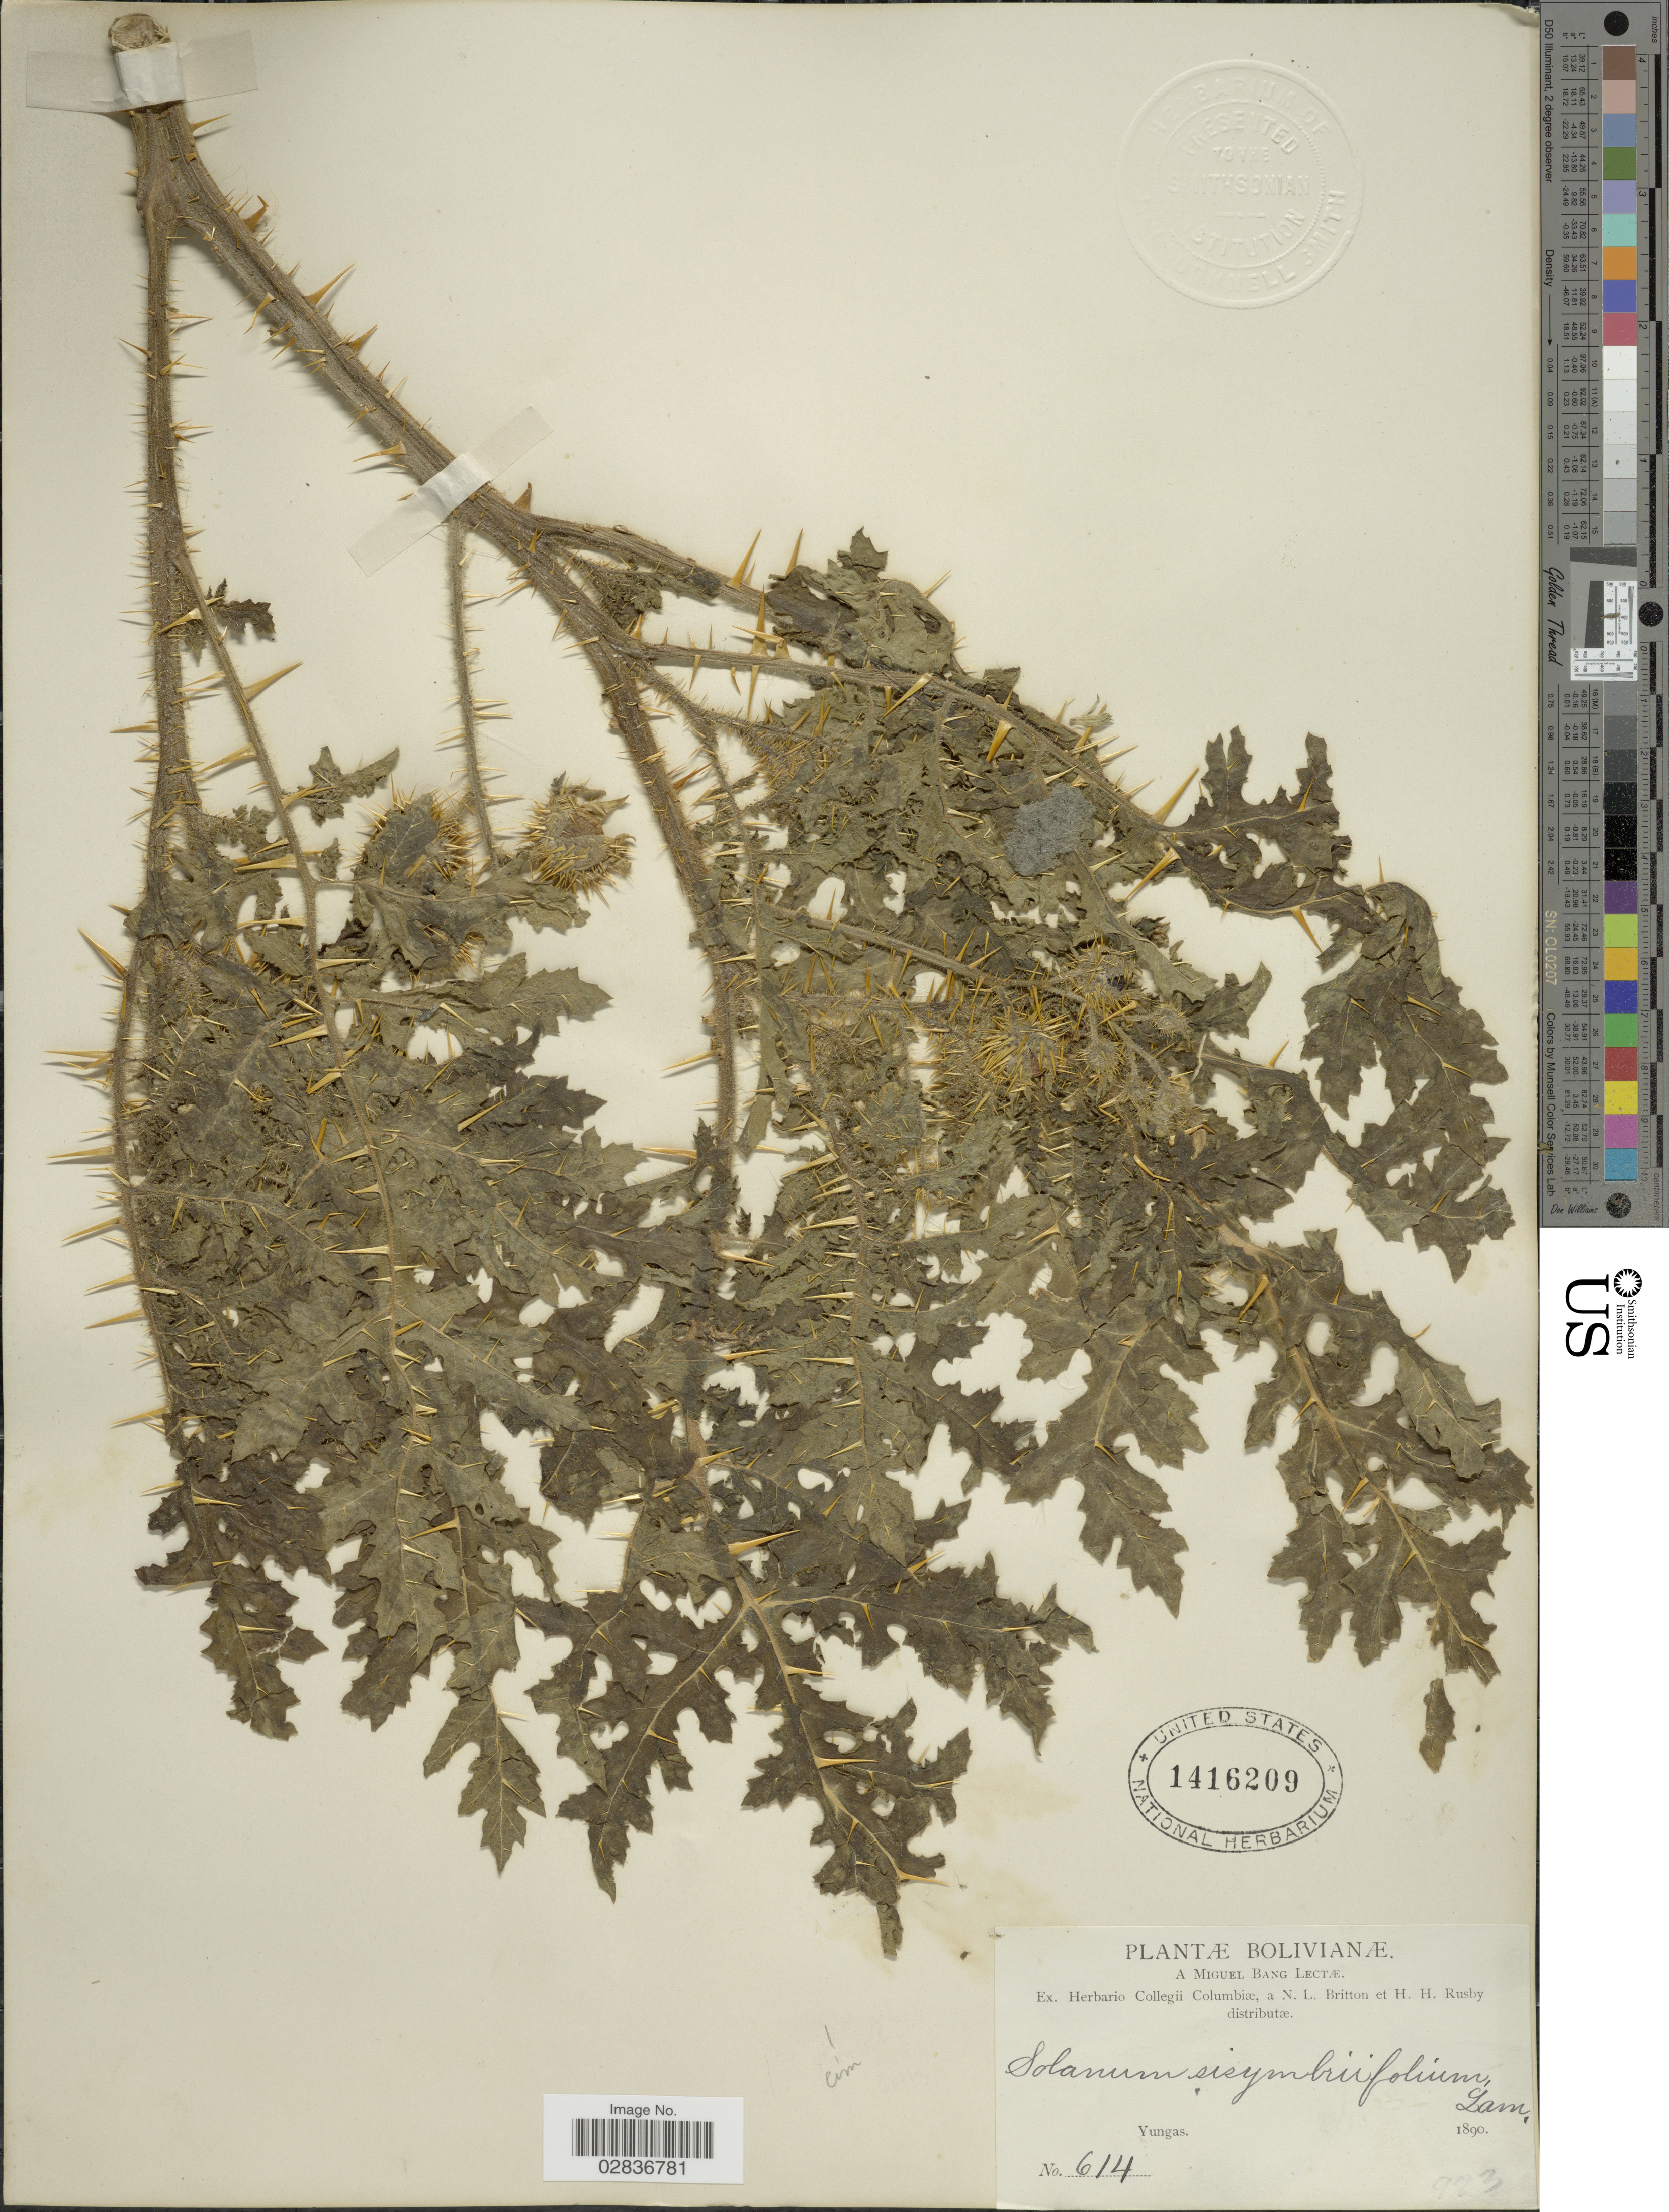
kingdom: Plantae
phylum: Tracheophyta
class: Magnoliopsida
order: Solanales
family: Solanaceae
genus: Solanum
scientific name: Solanum sisymbriifolium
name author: Lam.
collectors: M. Bang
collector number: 614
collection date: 1890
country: Bolivia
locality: Yungas.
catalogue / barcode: US 1416209